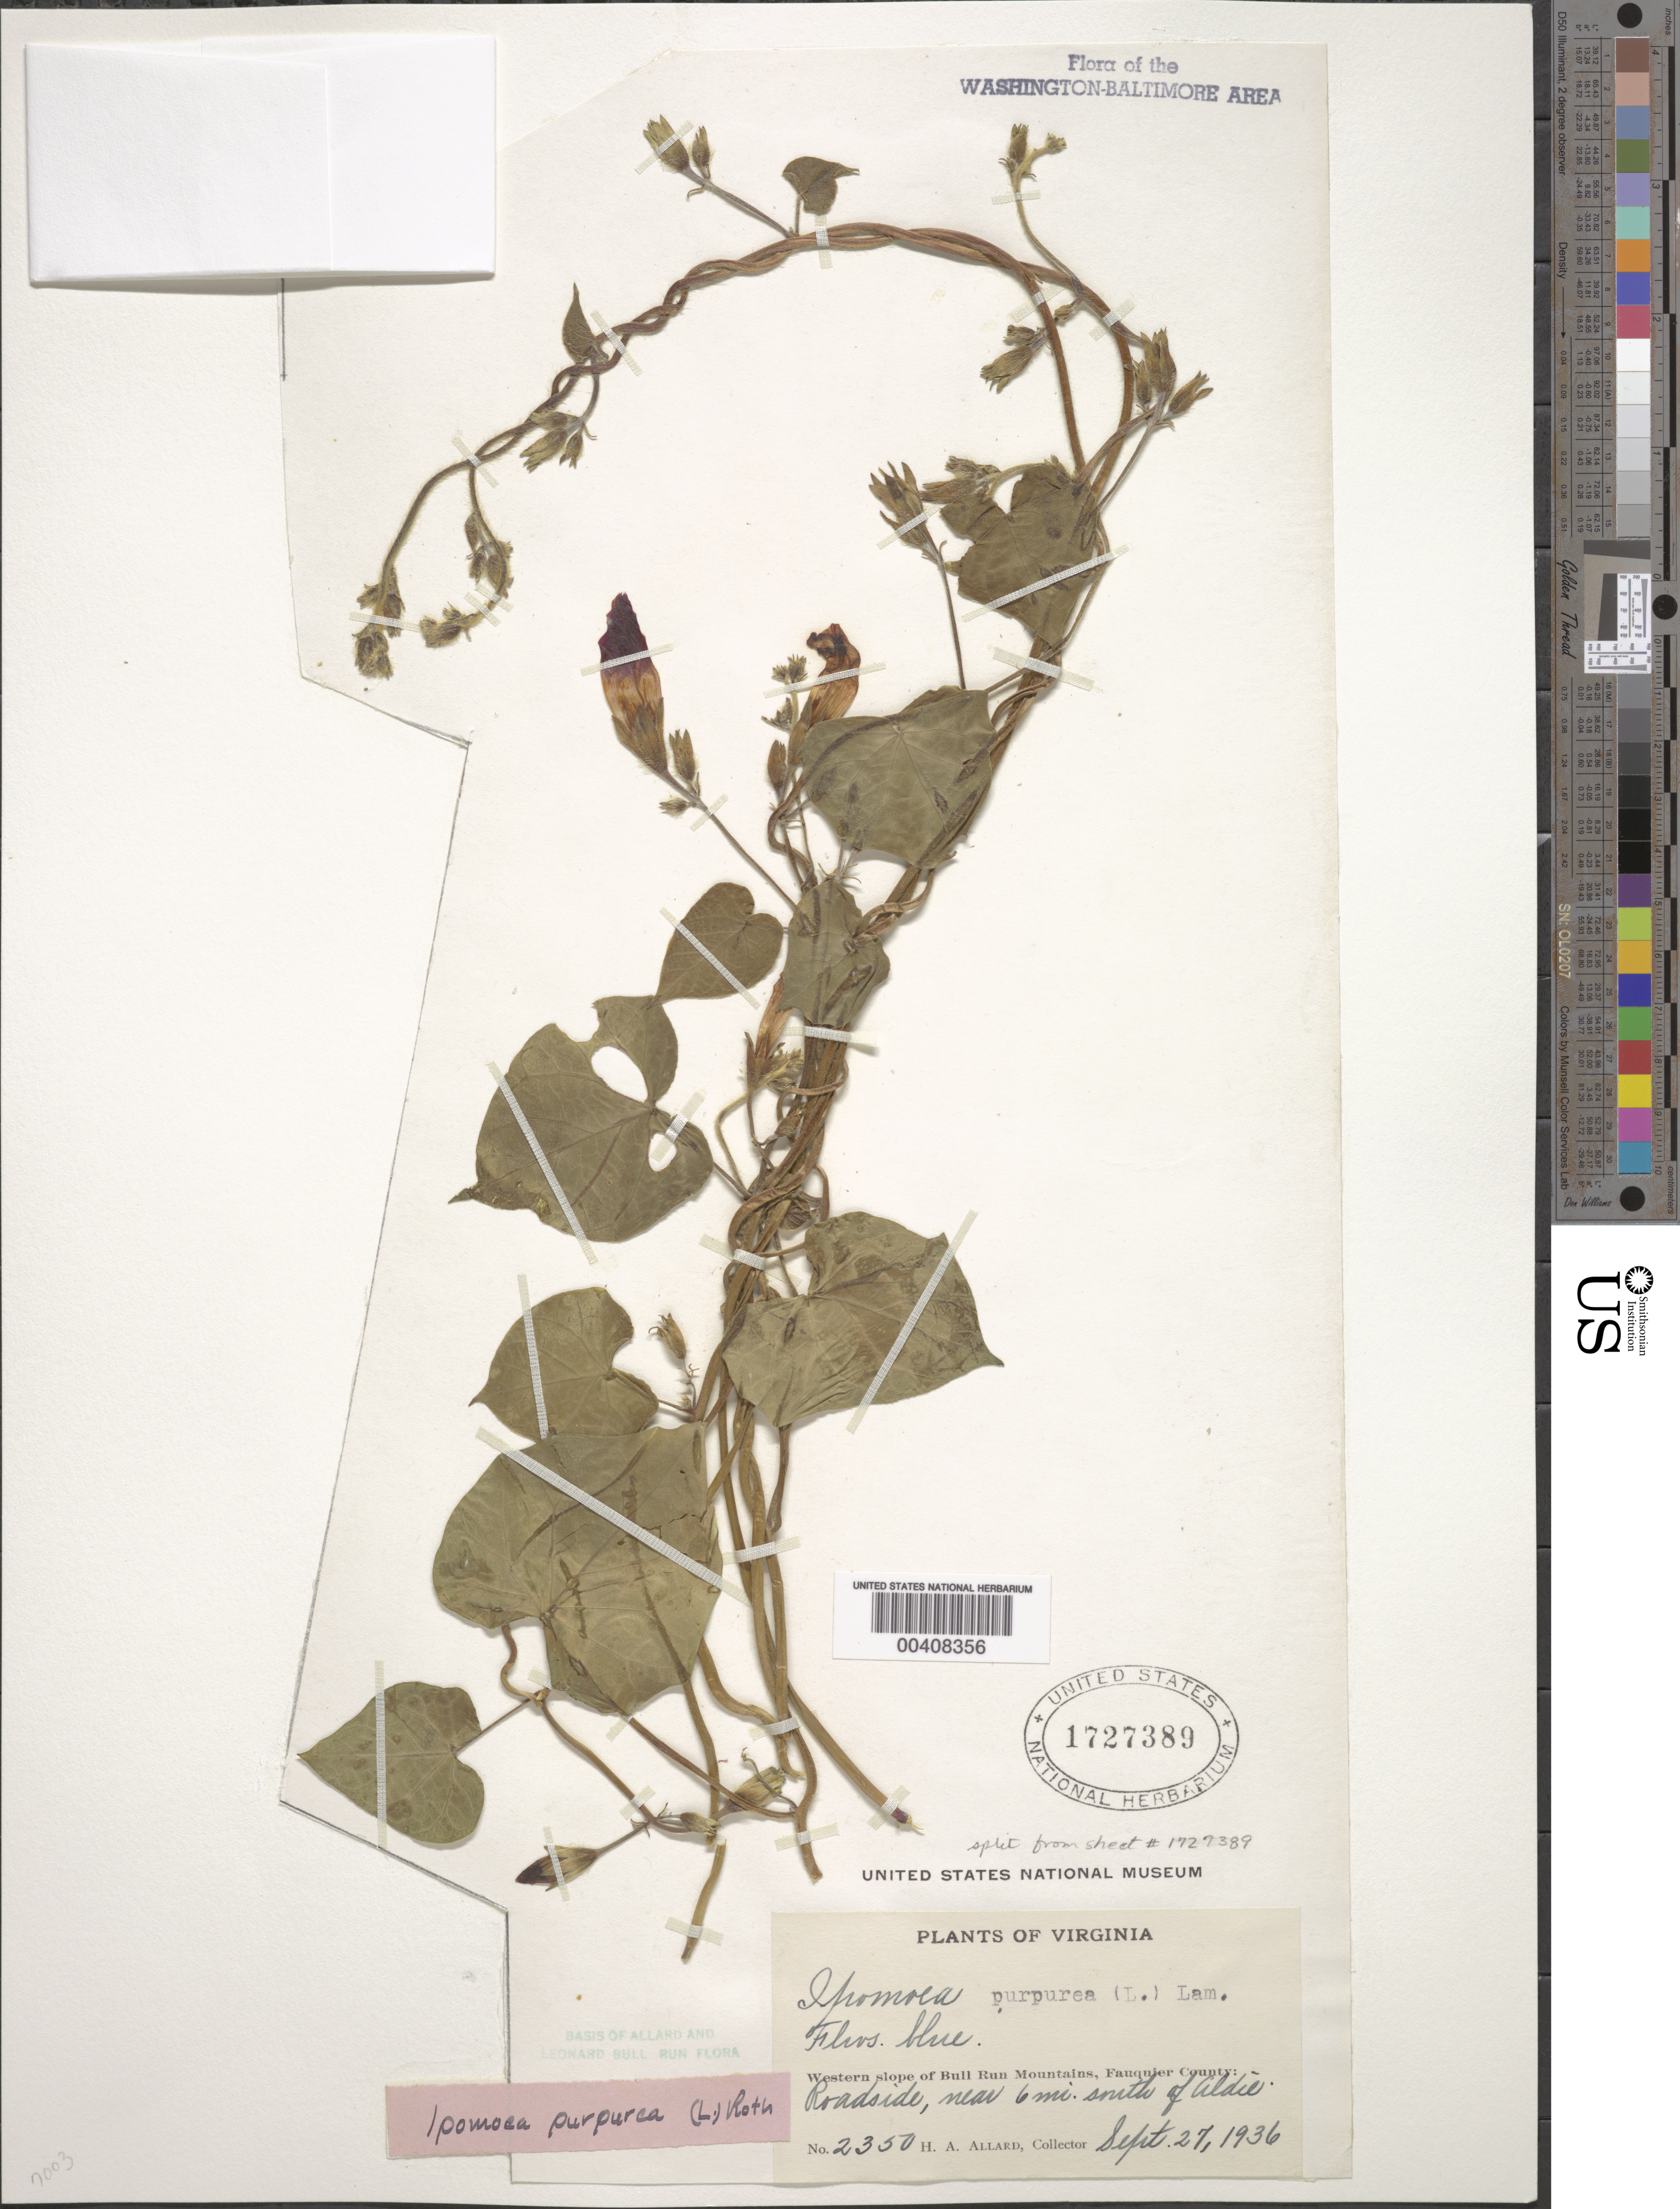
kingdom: Plantae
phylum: Tracheophyta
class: Magnoliopsida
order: Solanales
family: Convolvulaceae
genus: Ipomoea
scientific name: Ipomoea purpurea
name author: (L.) Roth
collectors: H. A. Allard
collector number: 2350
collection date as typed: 27 Sep 1936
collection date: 1936-09-27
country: United States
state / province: Virginia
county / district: Fauquier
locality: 6 mi. S of Aldie, western slope of Bull Run Mountains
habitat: Roadside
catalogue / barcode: US 1727389